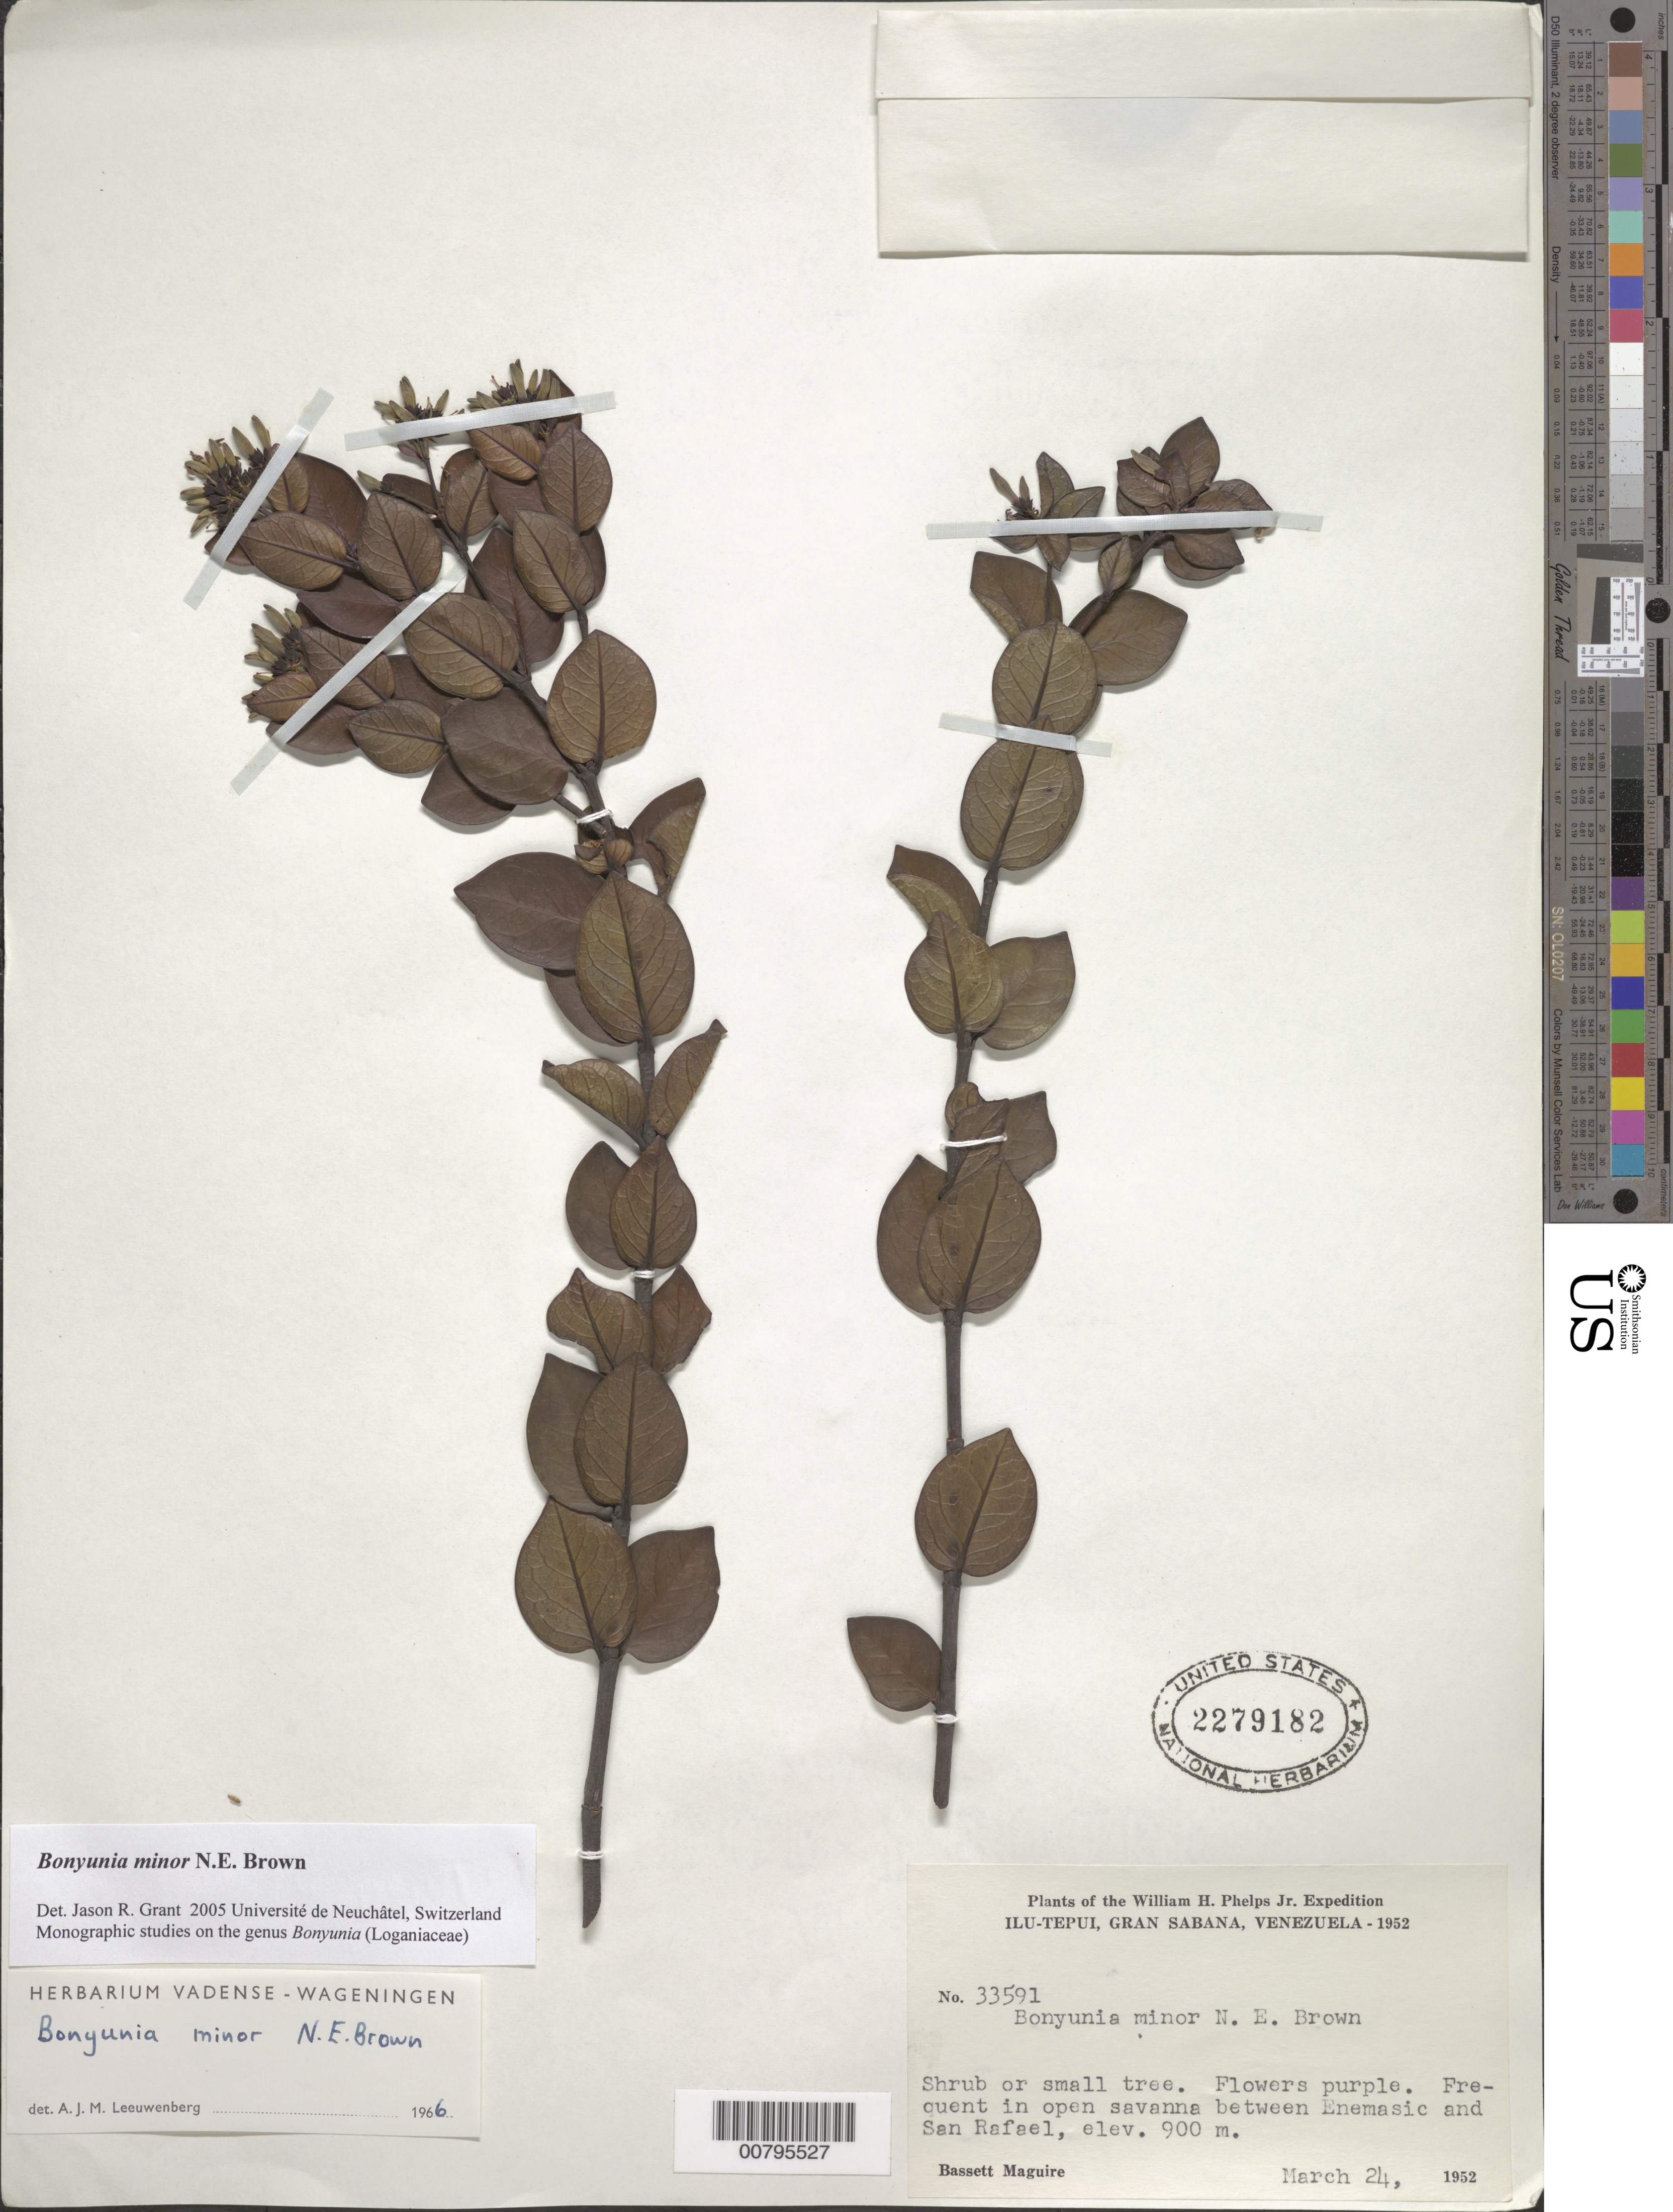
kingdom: Plantae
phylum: Tracheophyta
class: Magnoliopsida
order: Gentianales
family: Loganiaceae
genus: Bonyunia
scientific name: Bonyunia minor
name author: N.E. Br.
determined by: Leeuwenberg, A. J. M.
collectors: B. Maguire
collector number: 33591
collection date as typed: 24-Mar-52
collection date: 1952-03-24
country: Venezuela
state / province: Bolívar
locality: Gran Sabana, Ilu-tepuí, between San Rafael and Enemasic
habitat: Open savanna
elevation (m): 900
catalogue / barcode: US 2279182